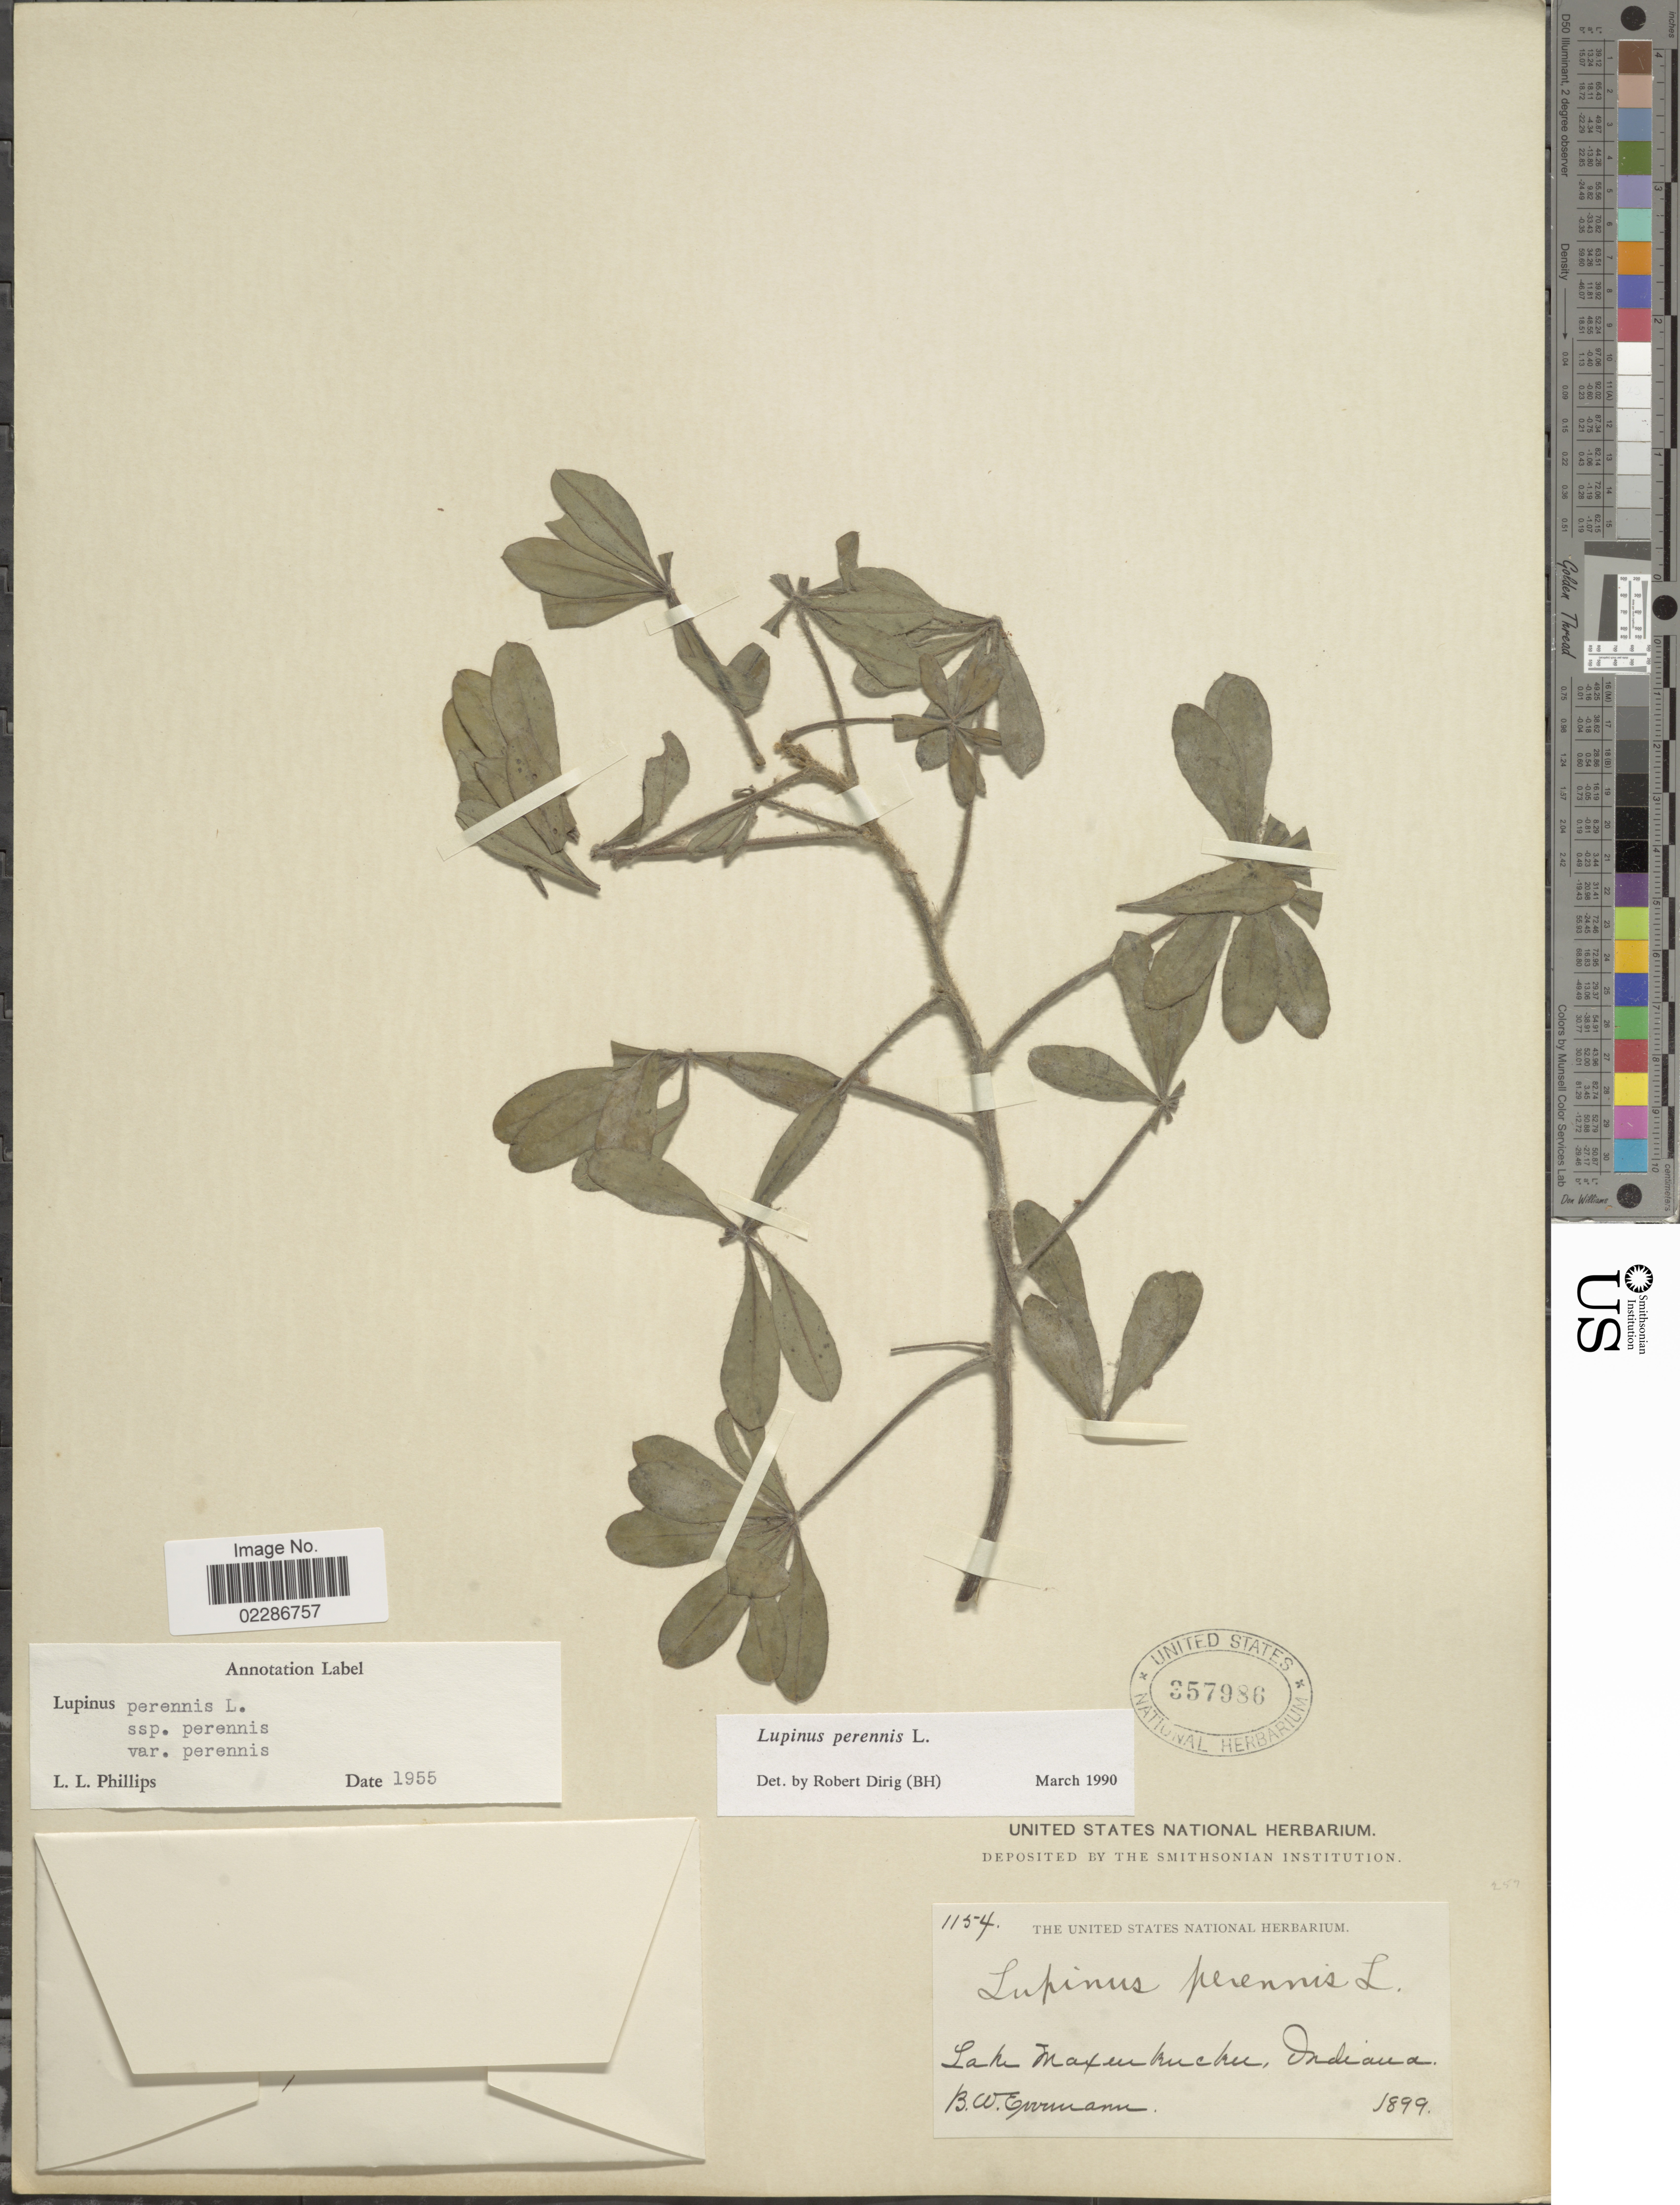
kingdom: Plantae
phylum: Tracheophyta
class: Magnoliopsida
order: Fabales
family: Fabaceae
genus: Lupinus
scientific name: Lupinus perennis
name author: L.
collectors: B. W. Evermann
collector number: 1154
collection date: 1899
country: United States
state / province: Indiana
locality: Lake Maxinkuckee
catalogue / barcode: US 357986